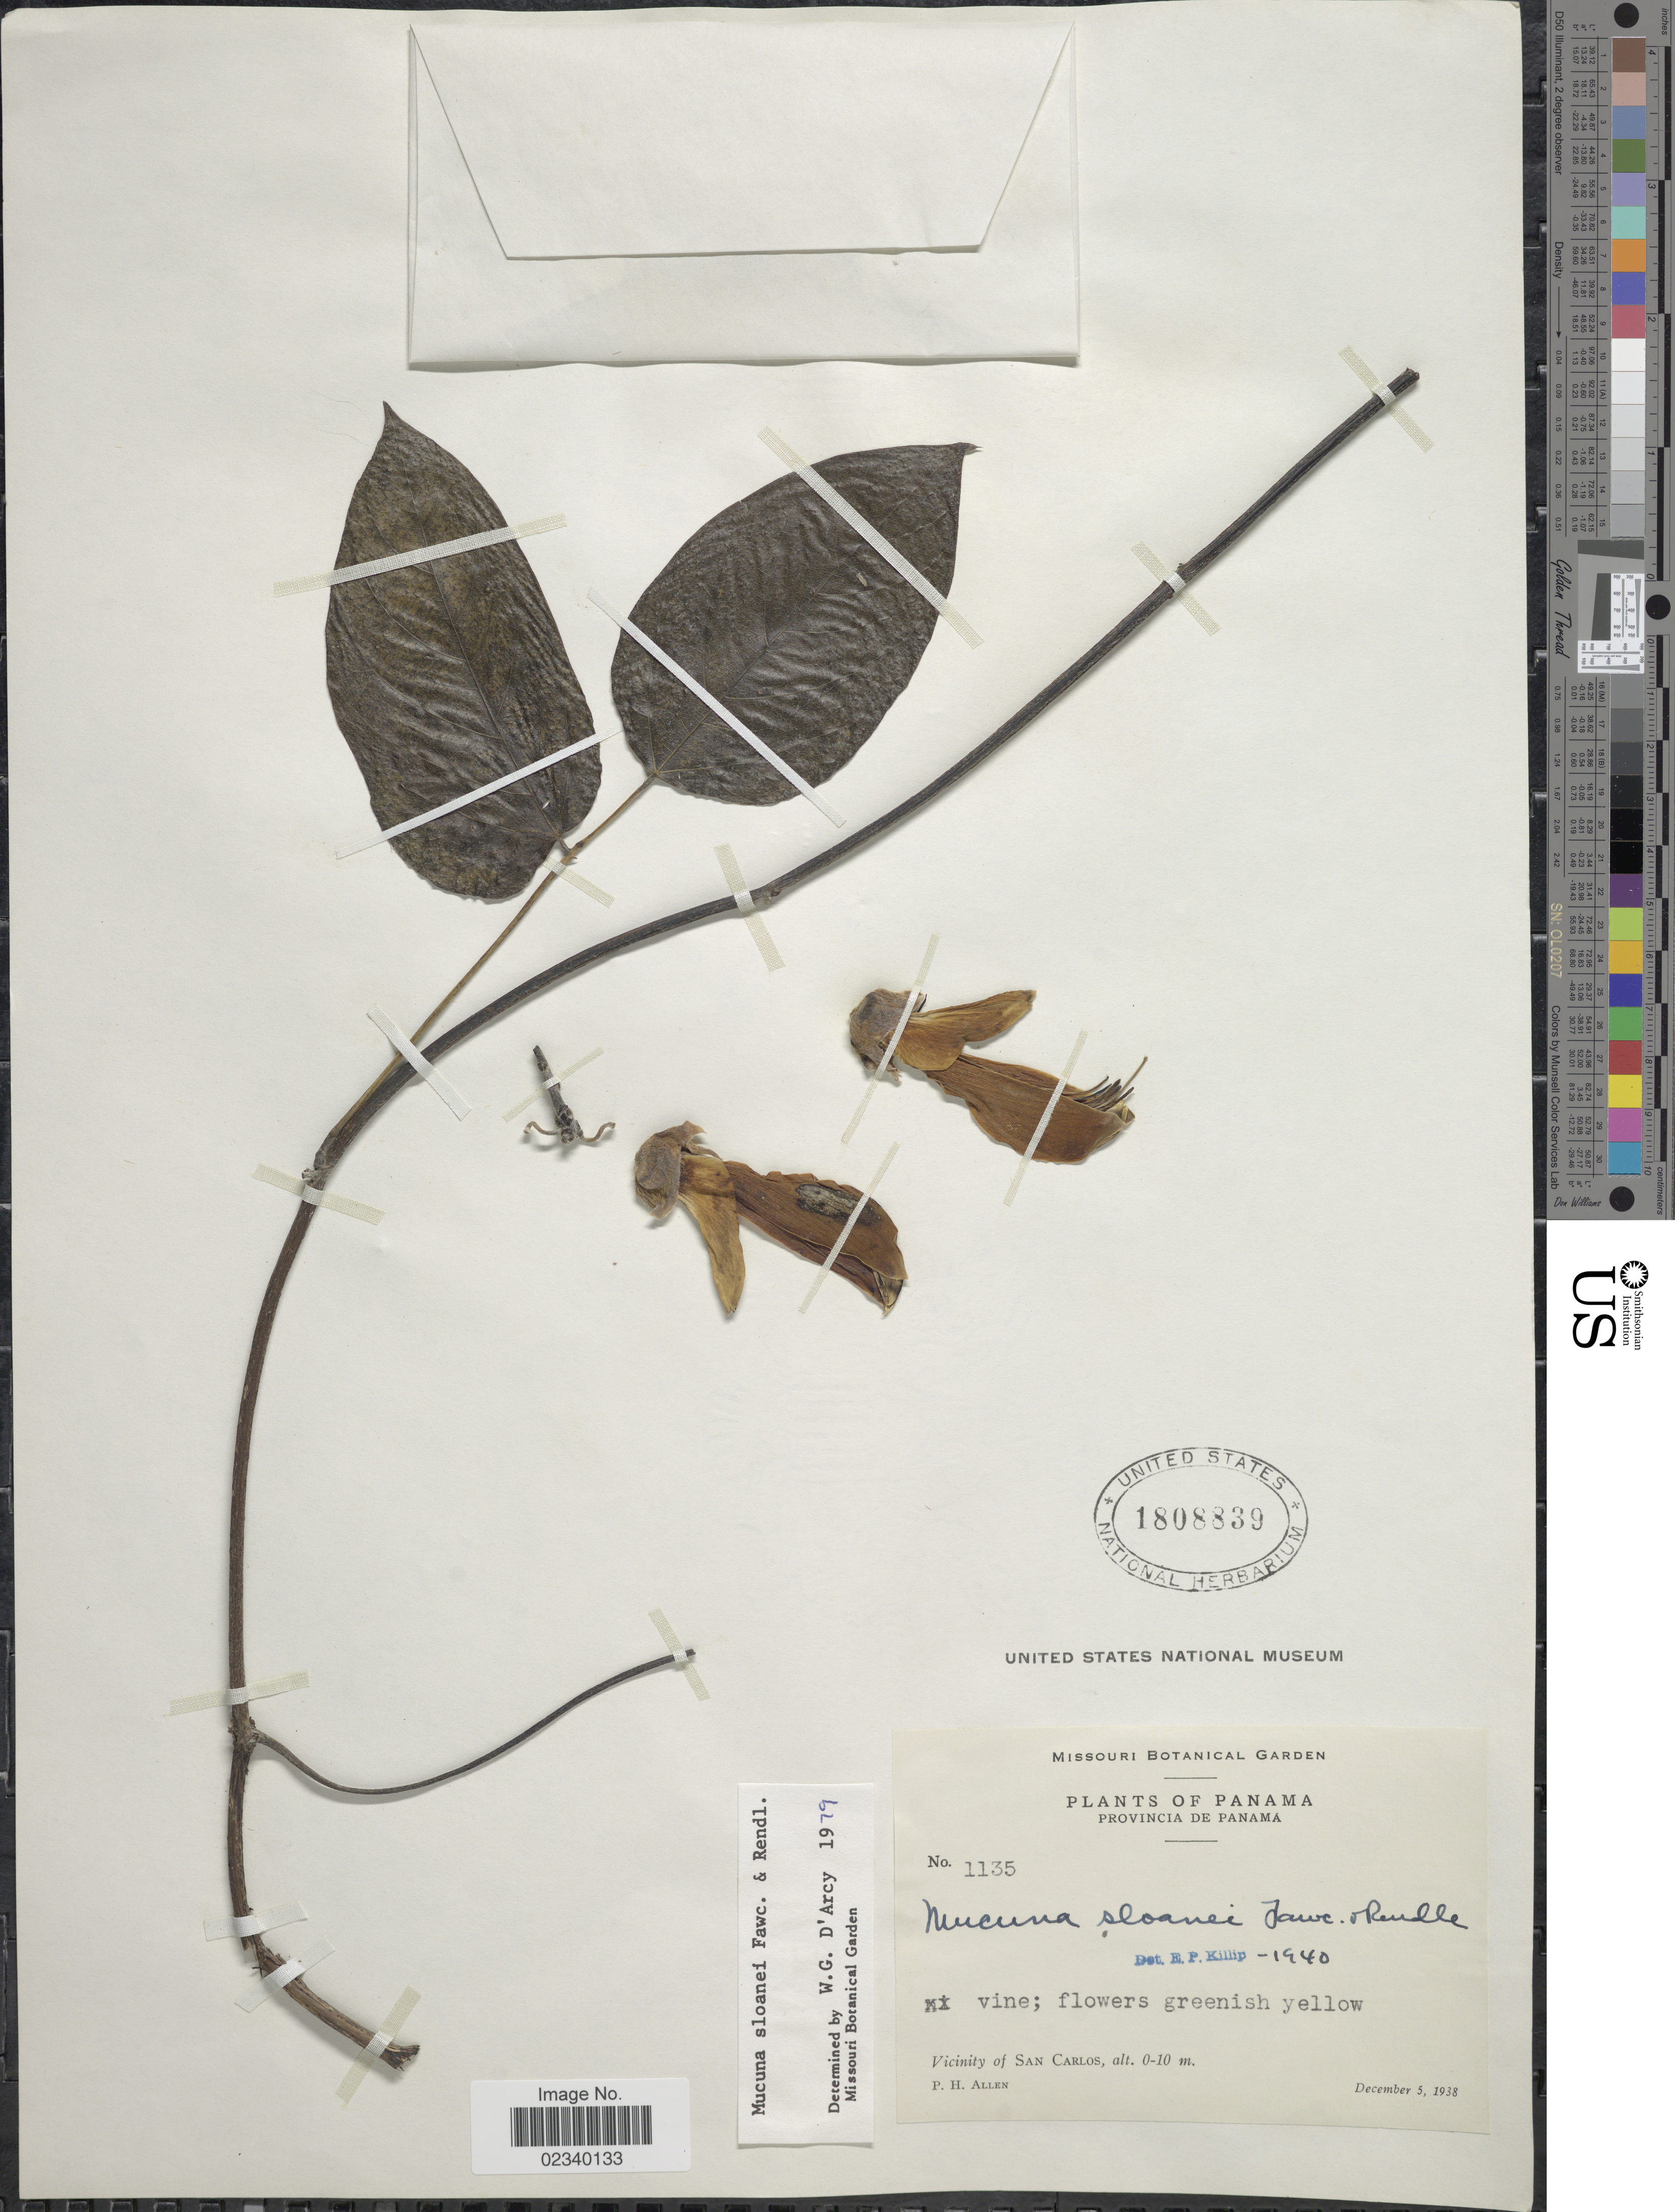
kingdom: Plantae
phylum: Tracheophyta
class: Magnoliopsida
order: Fabales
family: Fabaceae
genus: Mucuna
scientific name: Mucuna sloanei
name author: Fawc. & Rendle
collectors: P. H. Allen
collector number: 1135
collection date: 1938-12-05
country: Panama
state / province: Panamá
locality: Provincia de Panama. Vicinity of San Carlos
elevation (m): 0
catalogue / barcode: US 1808839